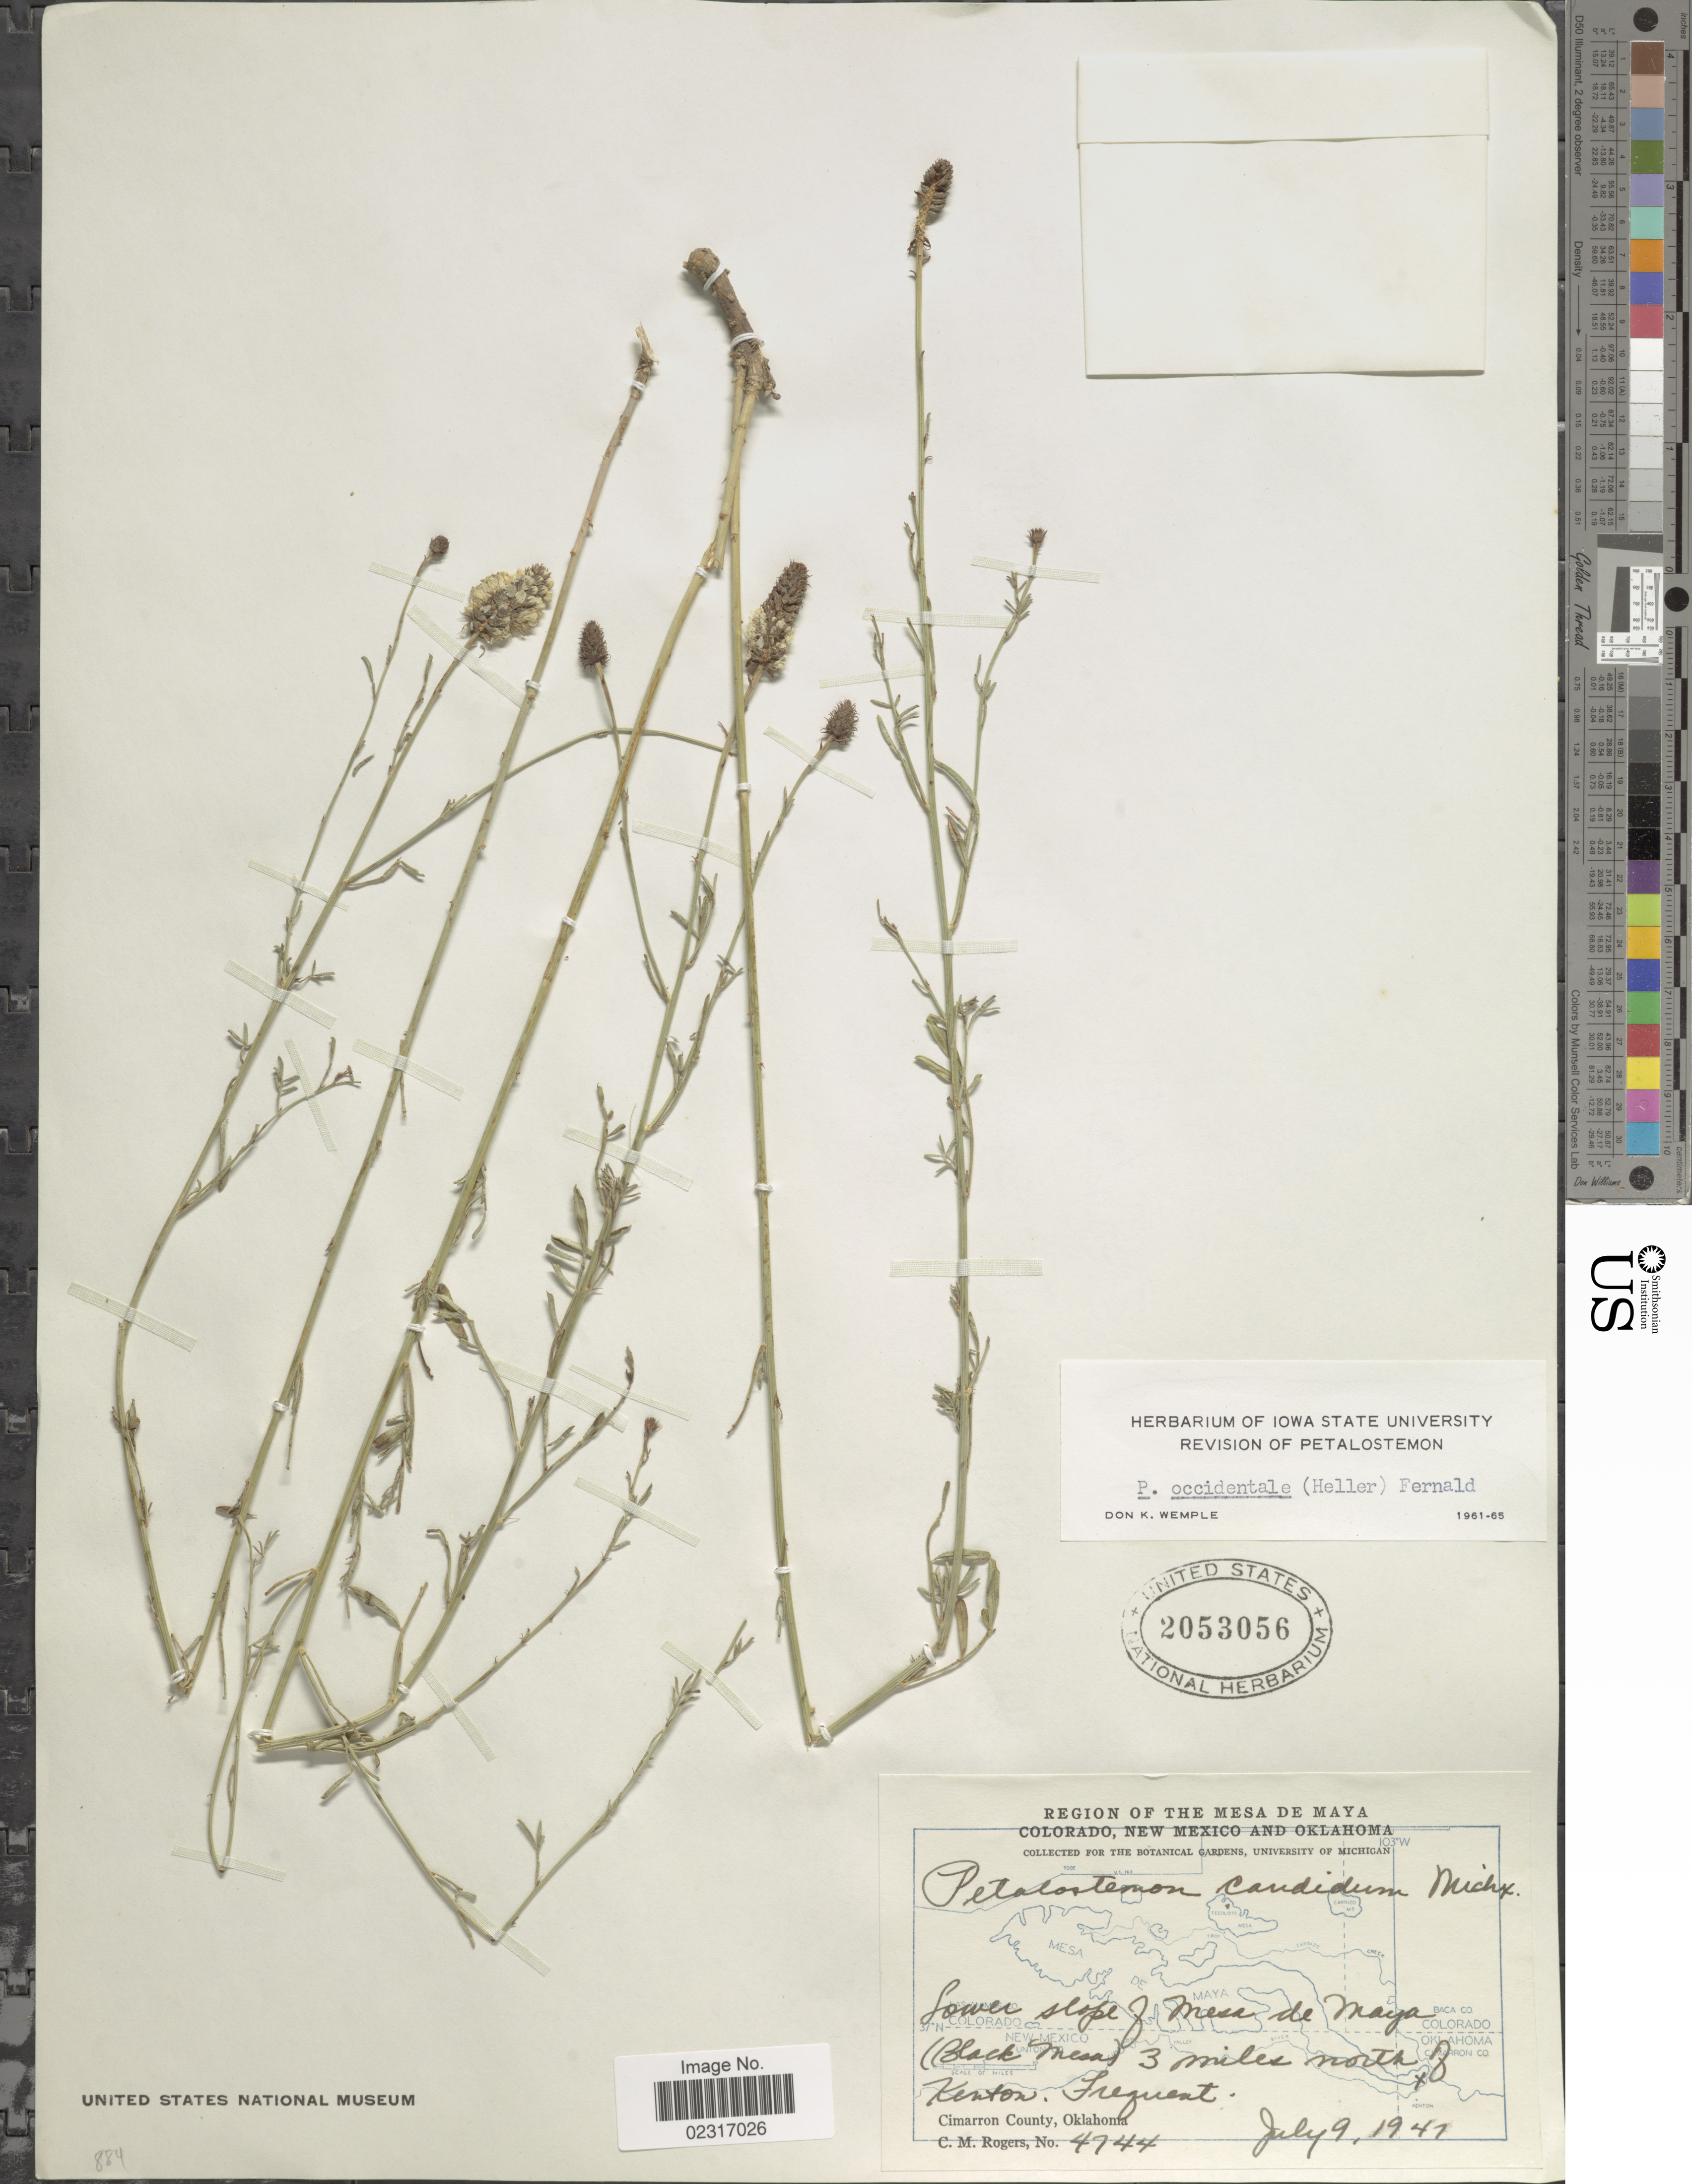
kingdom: Plantae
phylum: Tracheophyta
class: Magnoliopsida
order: Fabales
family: Fabaceae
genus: Dalea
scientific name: Dalea candida var. oligophylla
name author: (Torr) Shinners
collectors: C. M. Rogers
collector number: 4744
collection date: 1941-07-09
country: United States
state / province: Oklahoma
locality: Lower slope of Mesa de Maya (Black Mesa) 3 miles north of Kenton. Cimarron County.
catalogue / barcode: US 2053056